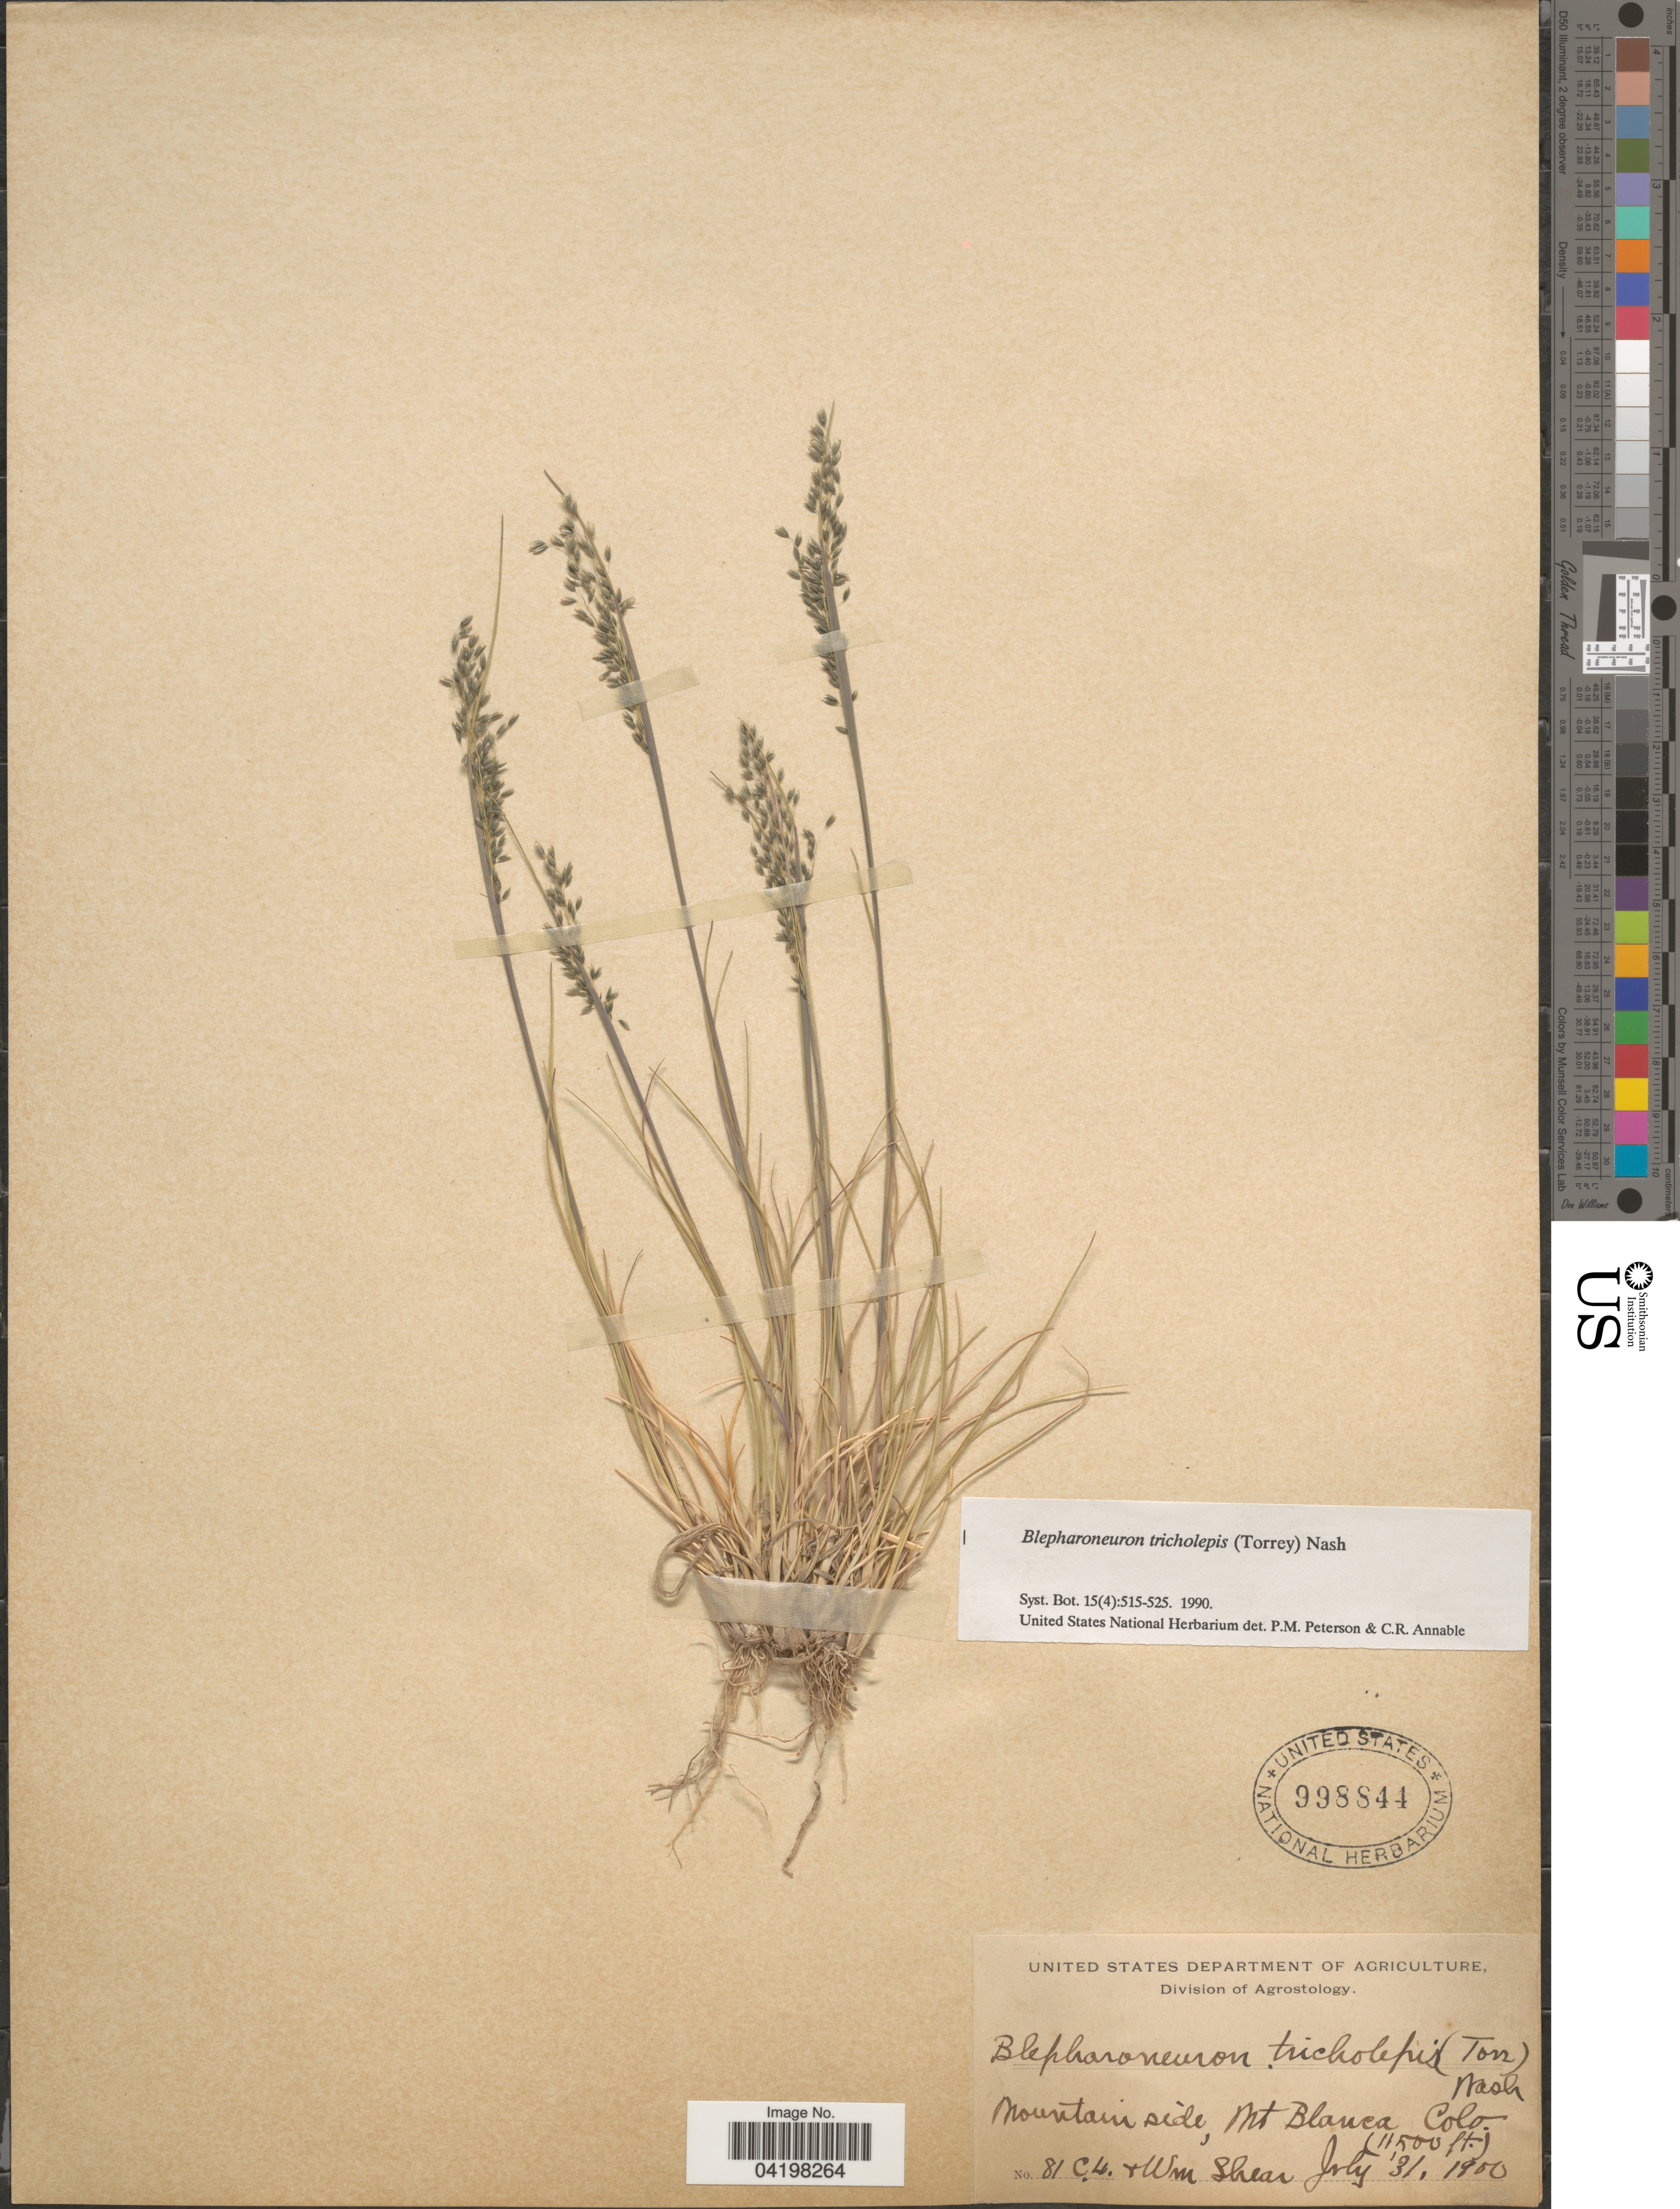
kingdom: Plantae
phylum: Tracheophyta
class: Liliopsida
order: Poales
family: Poaceae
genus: Muhlenbergia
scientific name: Muhlenbergia tricholepis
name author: (Torr.) Columbus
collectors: C. L. Shear & W. Shear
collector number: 81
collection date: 1900-07-31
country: United States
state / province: Colorado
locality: Mountain side, Mt Blanca.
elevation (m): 3505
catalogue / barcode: US 998844